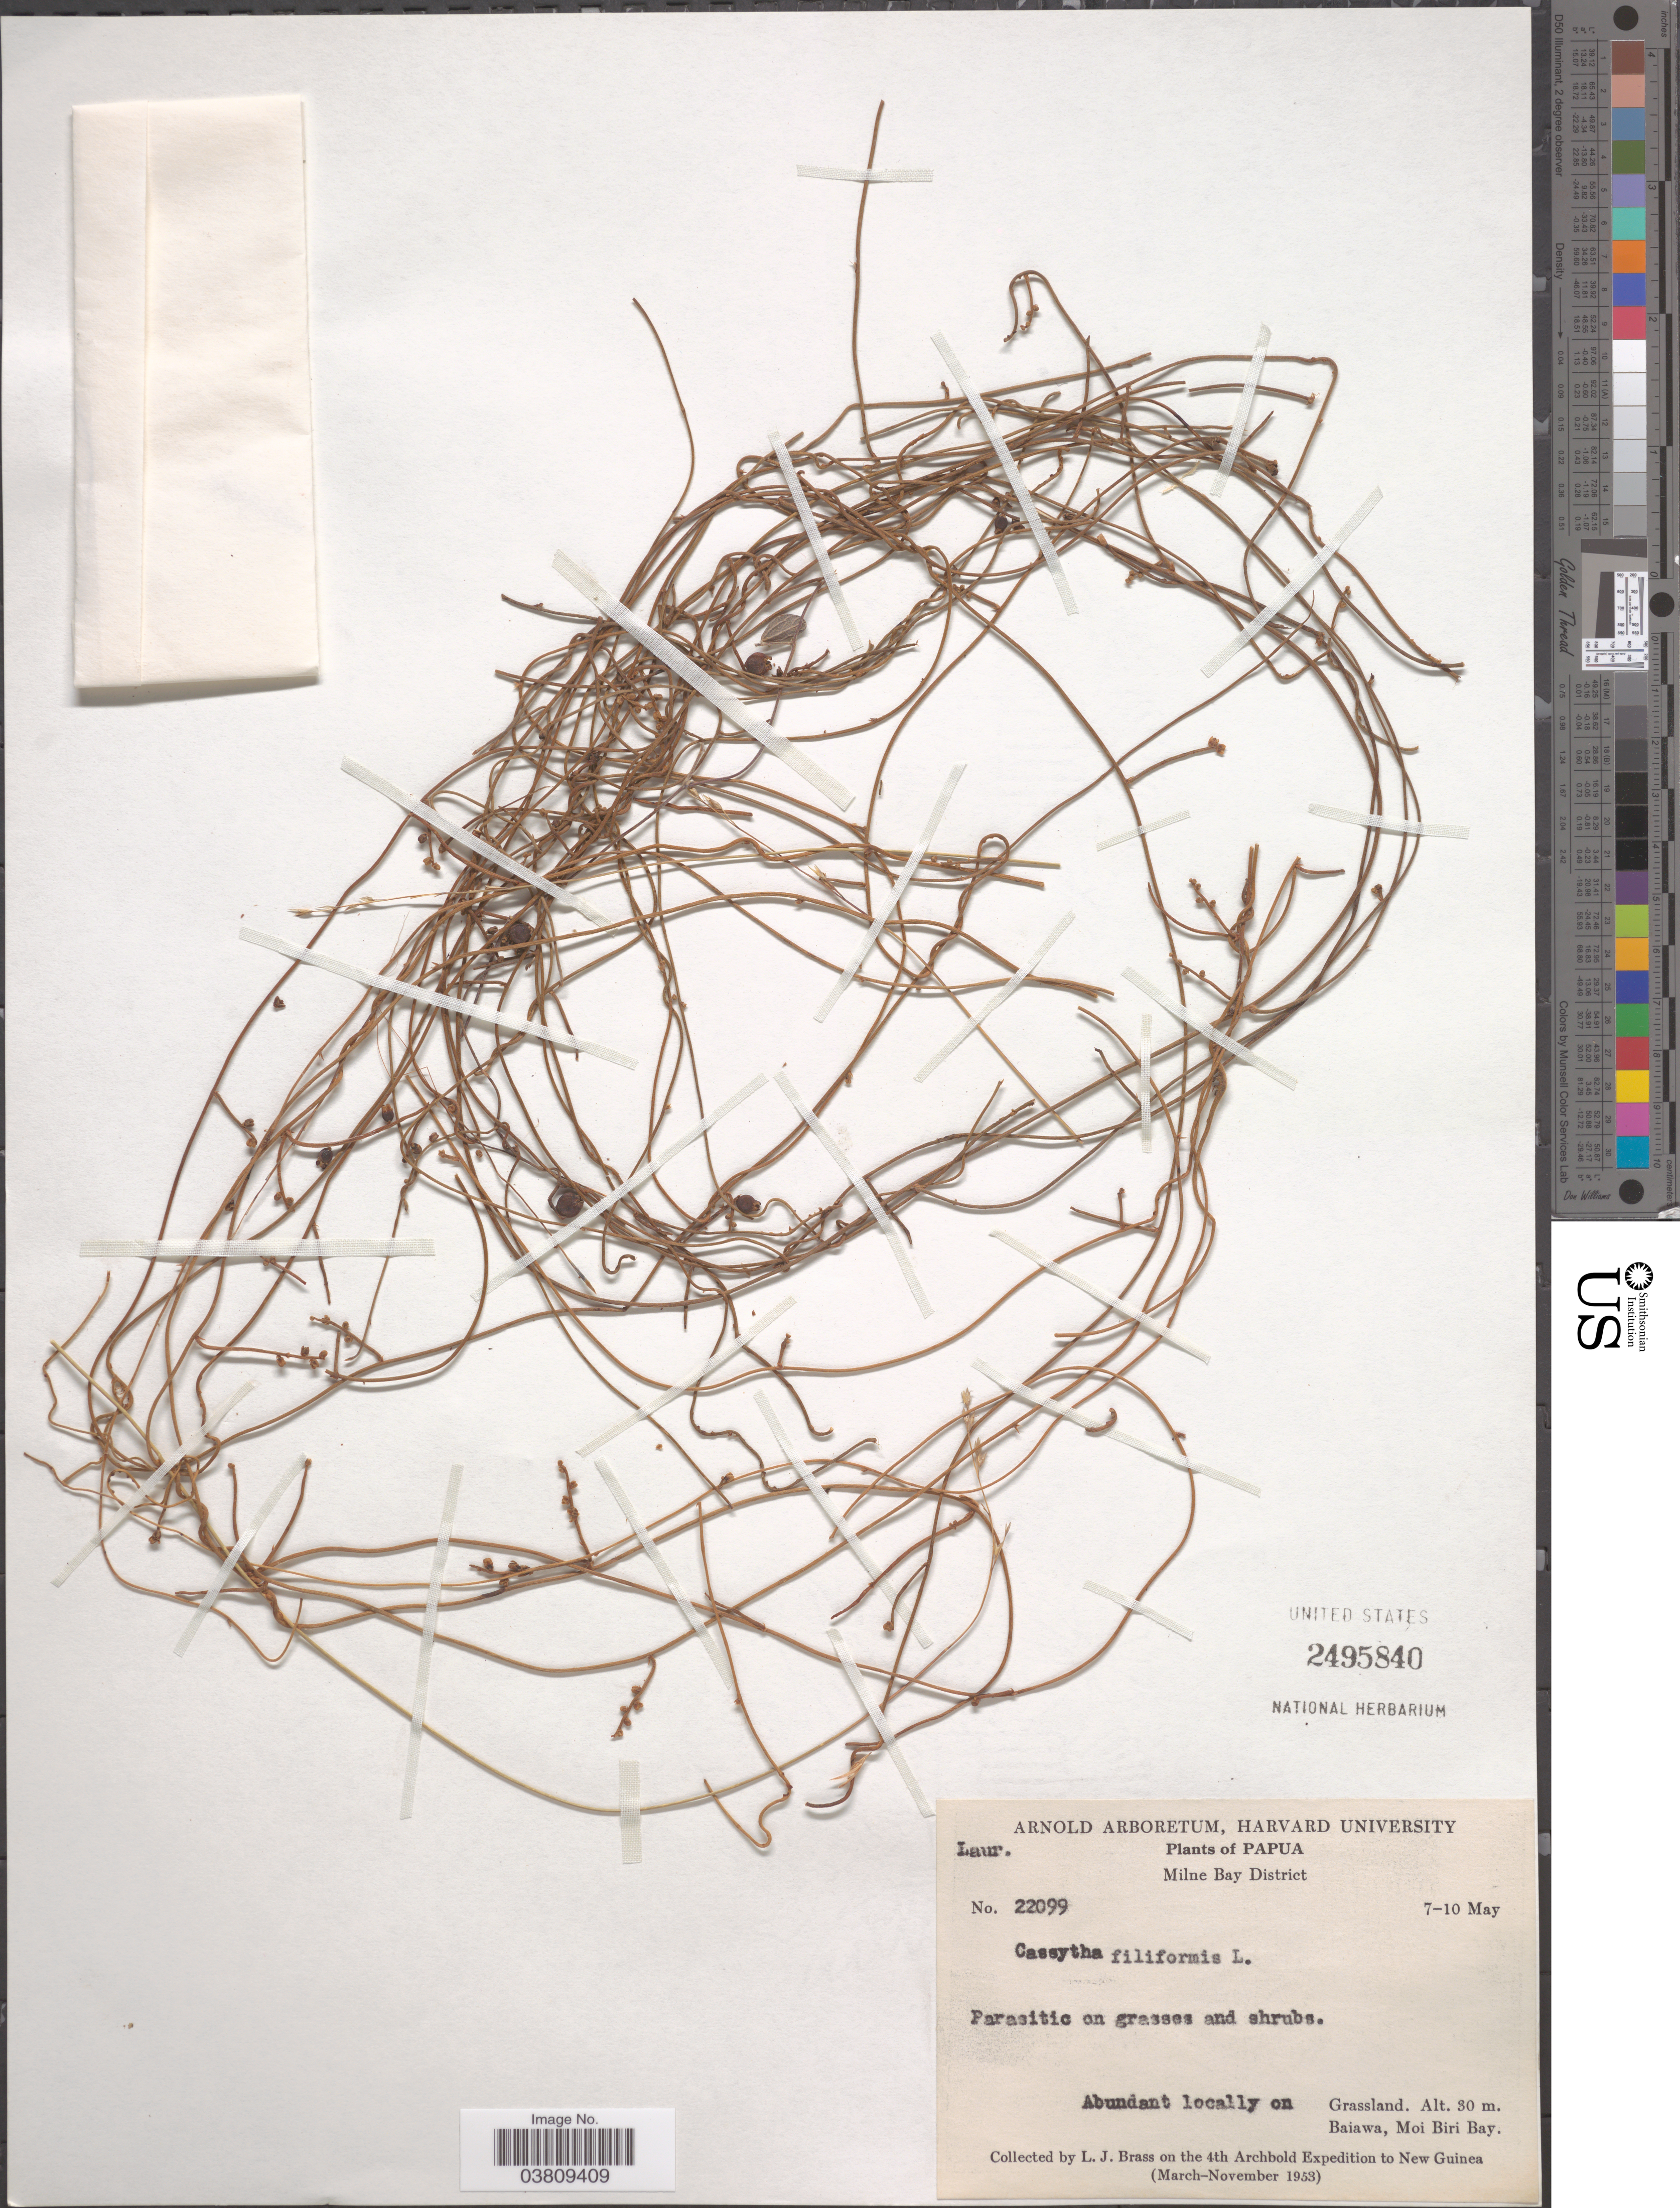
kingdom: Plantae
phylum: Tracheophyta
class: Magnoliopsida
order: Laurales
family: Lauraceae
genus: Cassytha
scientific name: Cassytha filiformis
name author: L.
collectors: L. J. Brass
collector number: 22099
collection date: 1953-05-07/1953-05-10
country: Papua New Guinea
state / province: Milne Bay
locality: Papua. Milne Bay District. Baiawa, Moi Biri Bay.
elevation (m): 30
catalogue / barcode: US 2495840